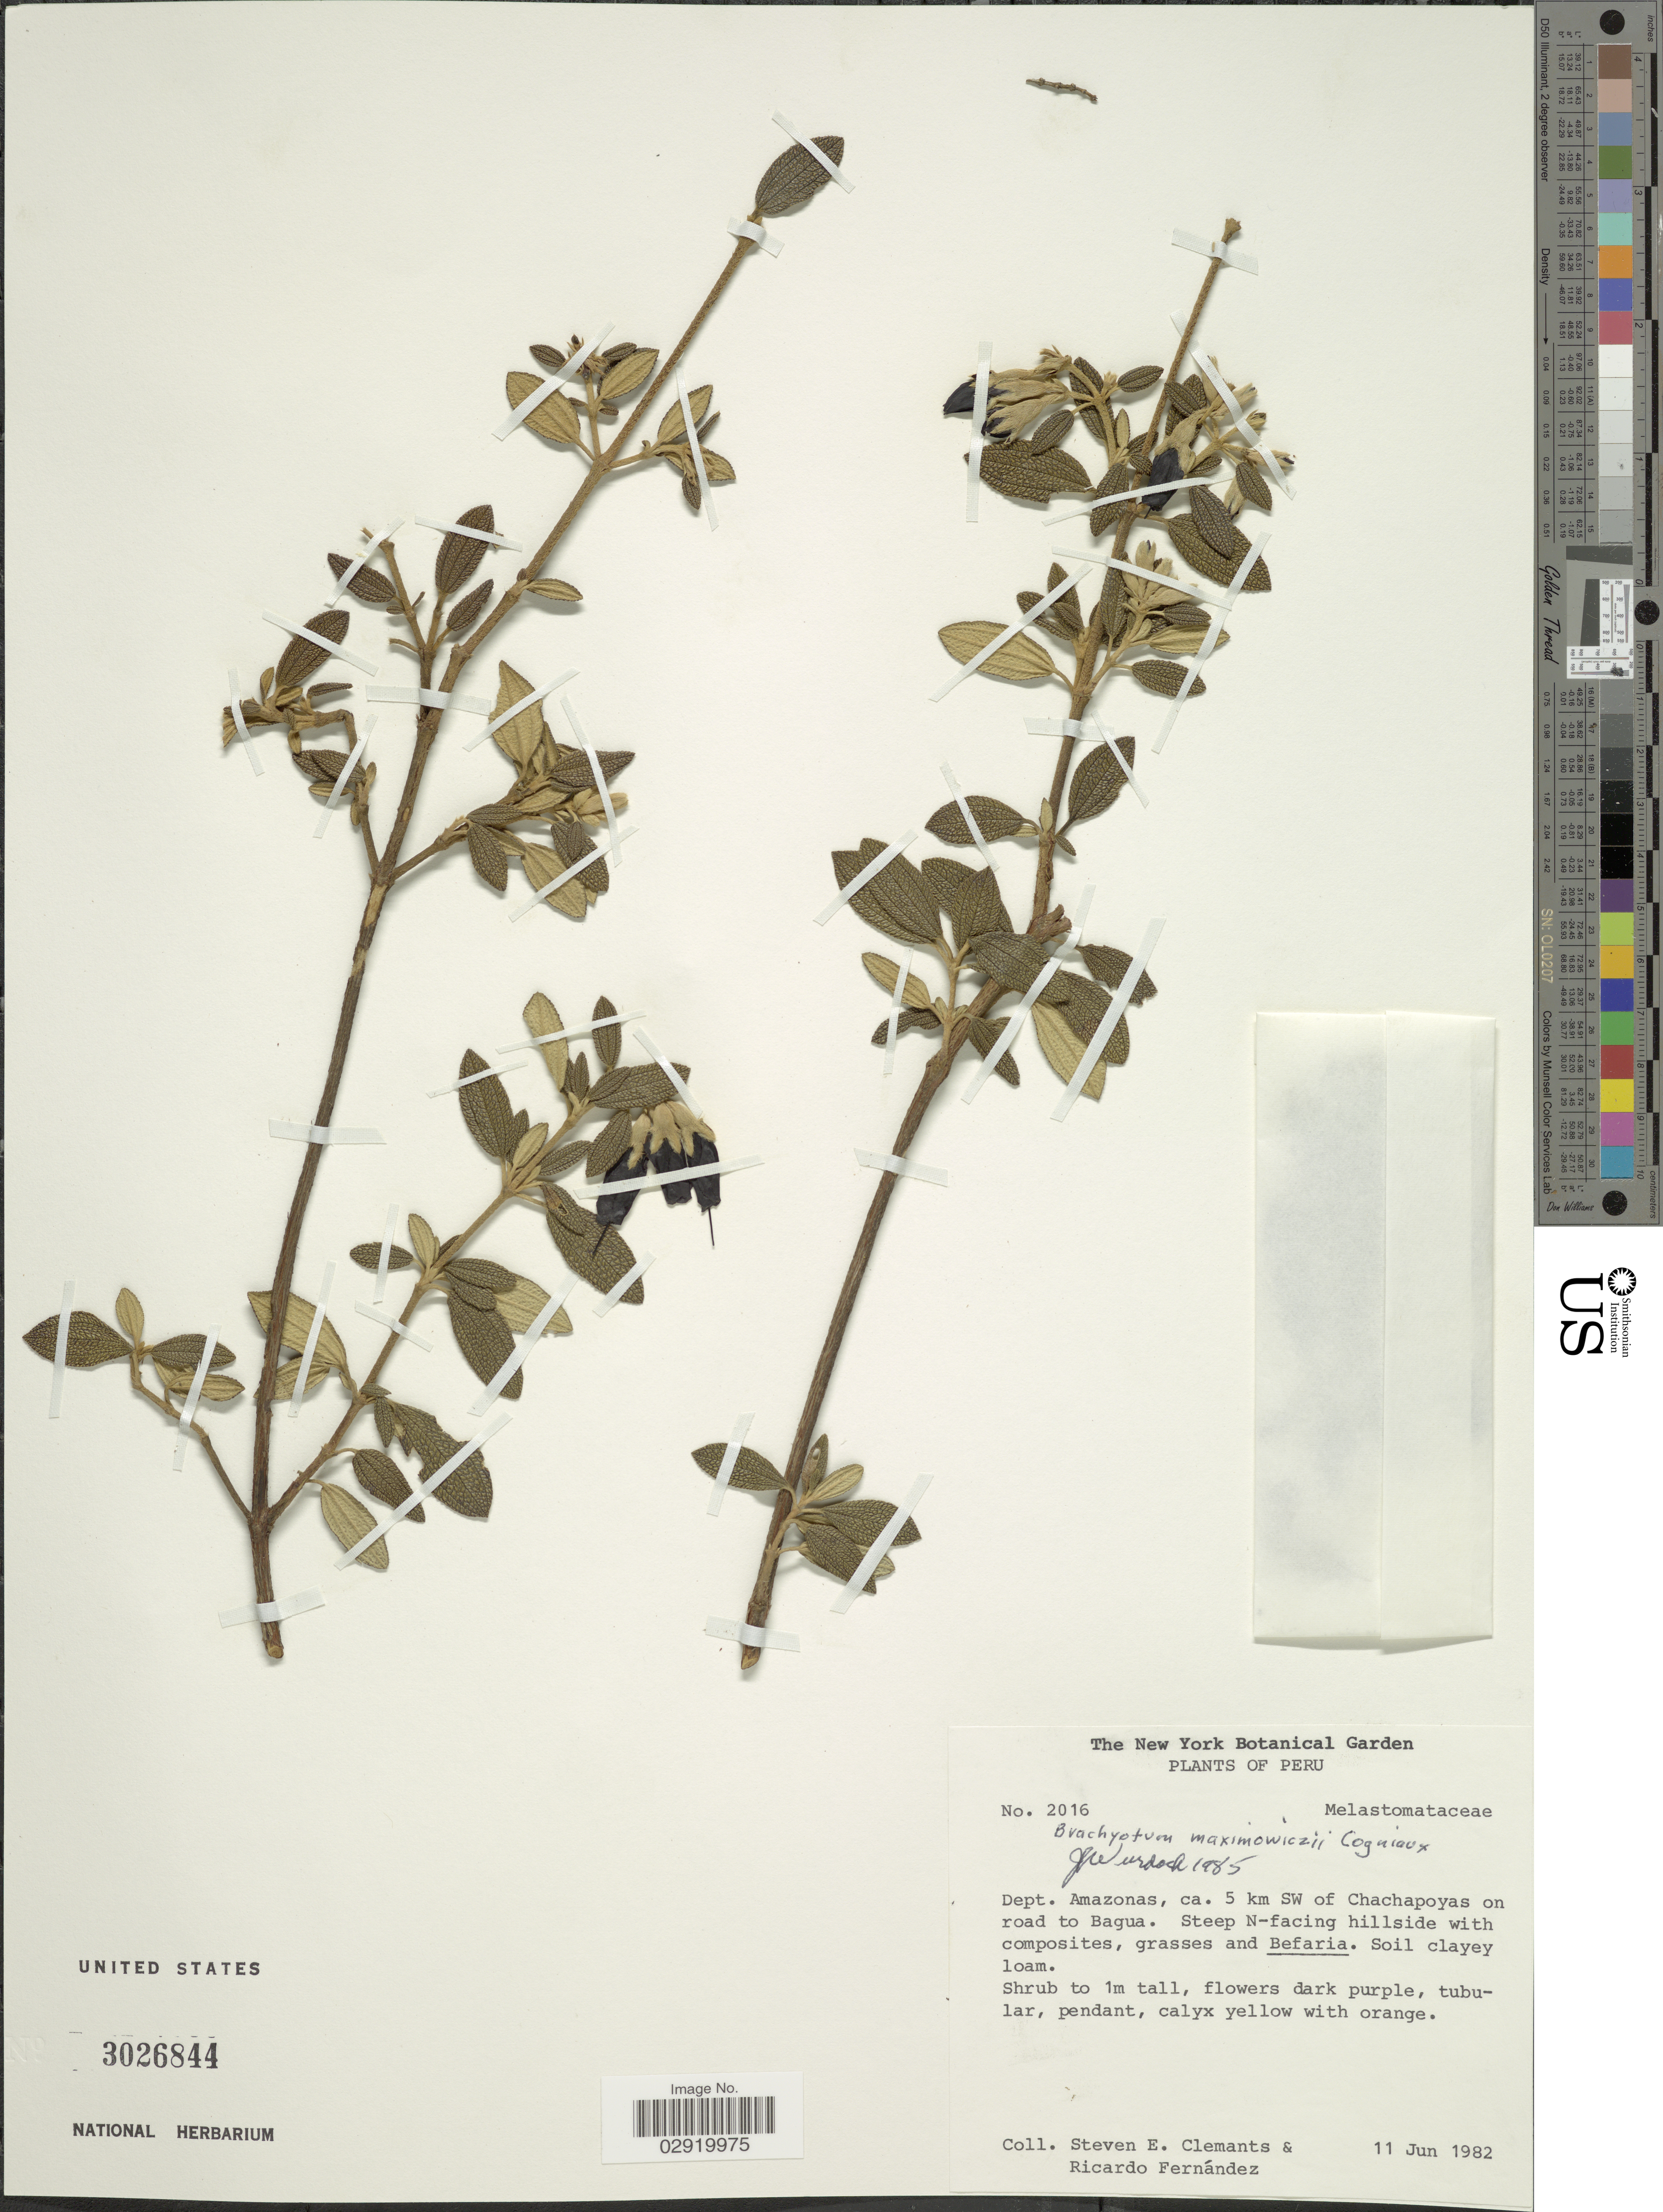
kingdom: Plantae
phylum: Tracheophyta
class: Magnoliopsida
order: Myrtales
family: Melastomataceae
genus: Brachyotum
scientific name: Brachyotum maximowiczii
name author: Cogn.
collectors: S. Clemants & R. Fernández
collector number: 2016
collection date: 1982-06-11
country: Peru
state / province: Amazonas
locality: Dept. Amazonas, ca. 5 km SW of Chachapoyas on road to Bagua. Steep N-facing hillside.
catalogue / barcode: US 3026844